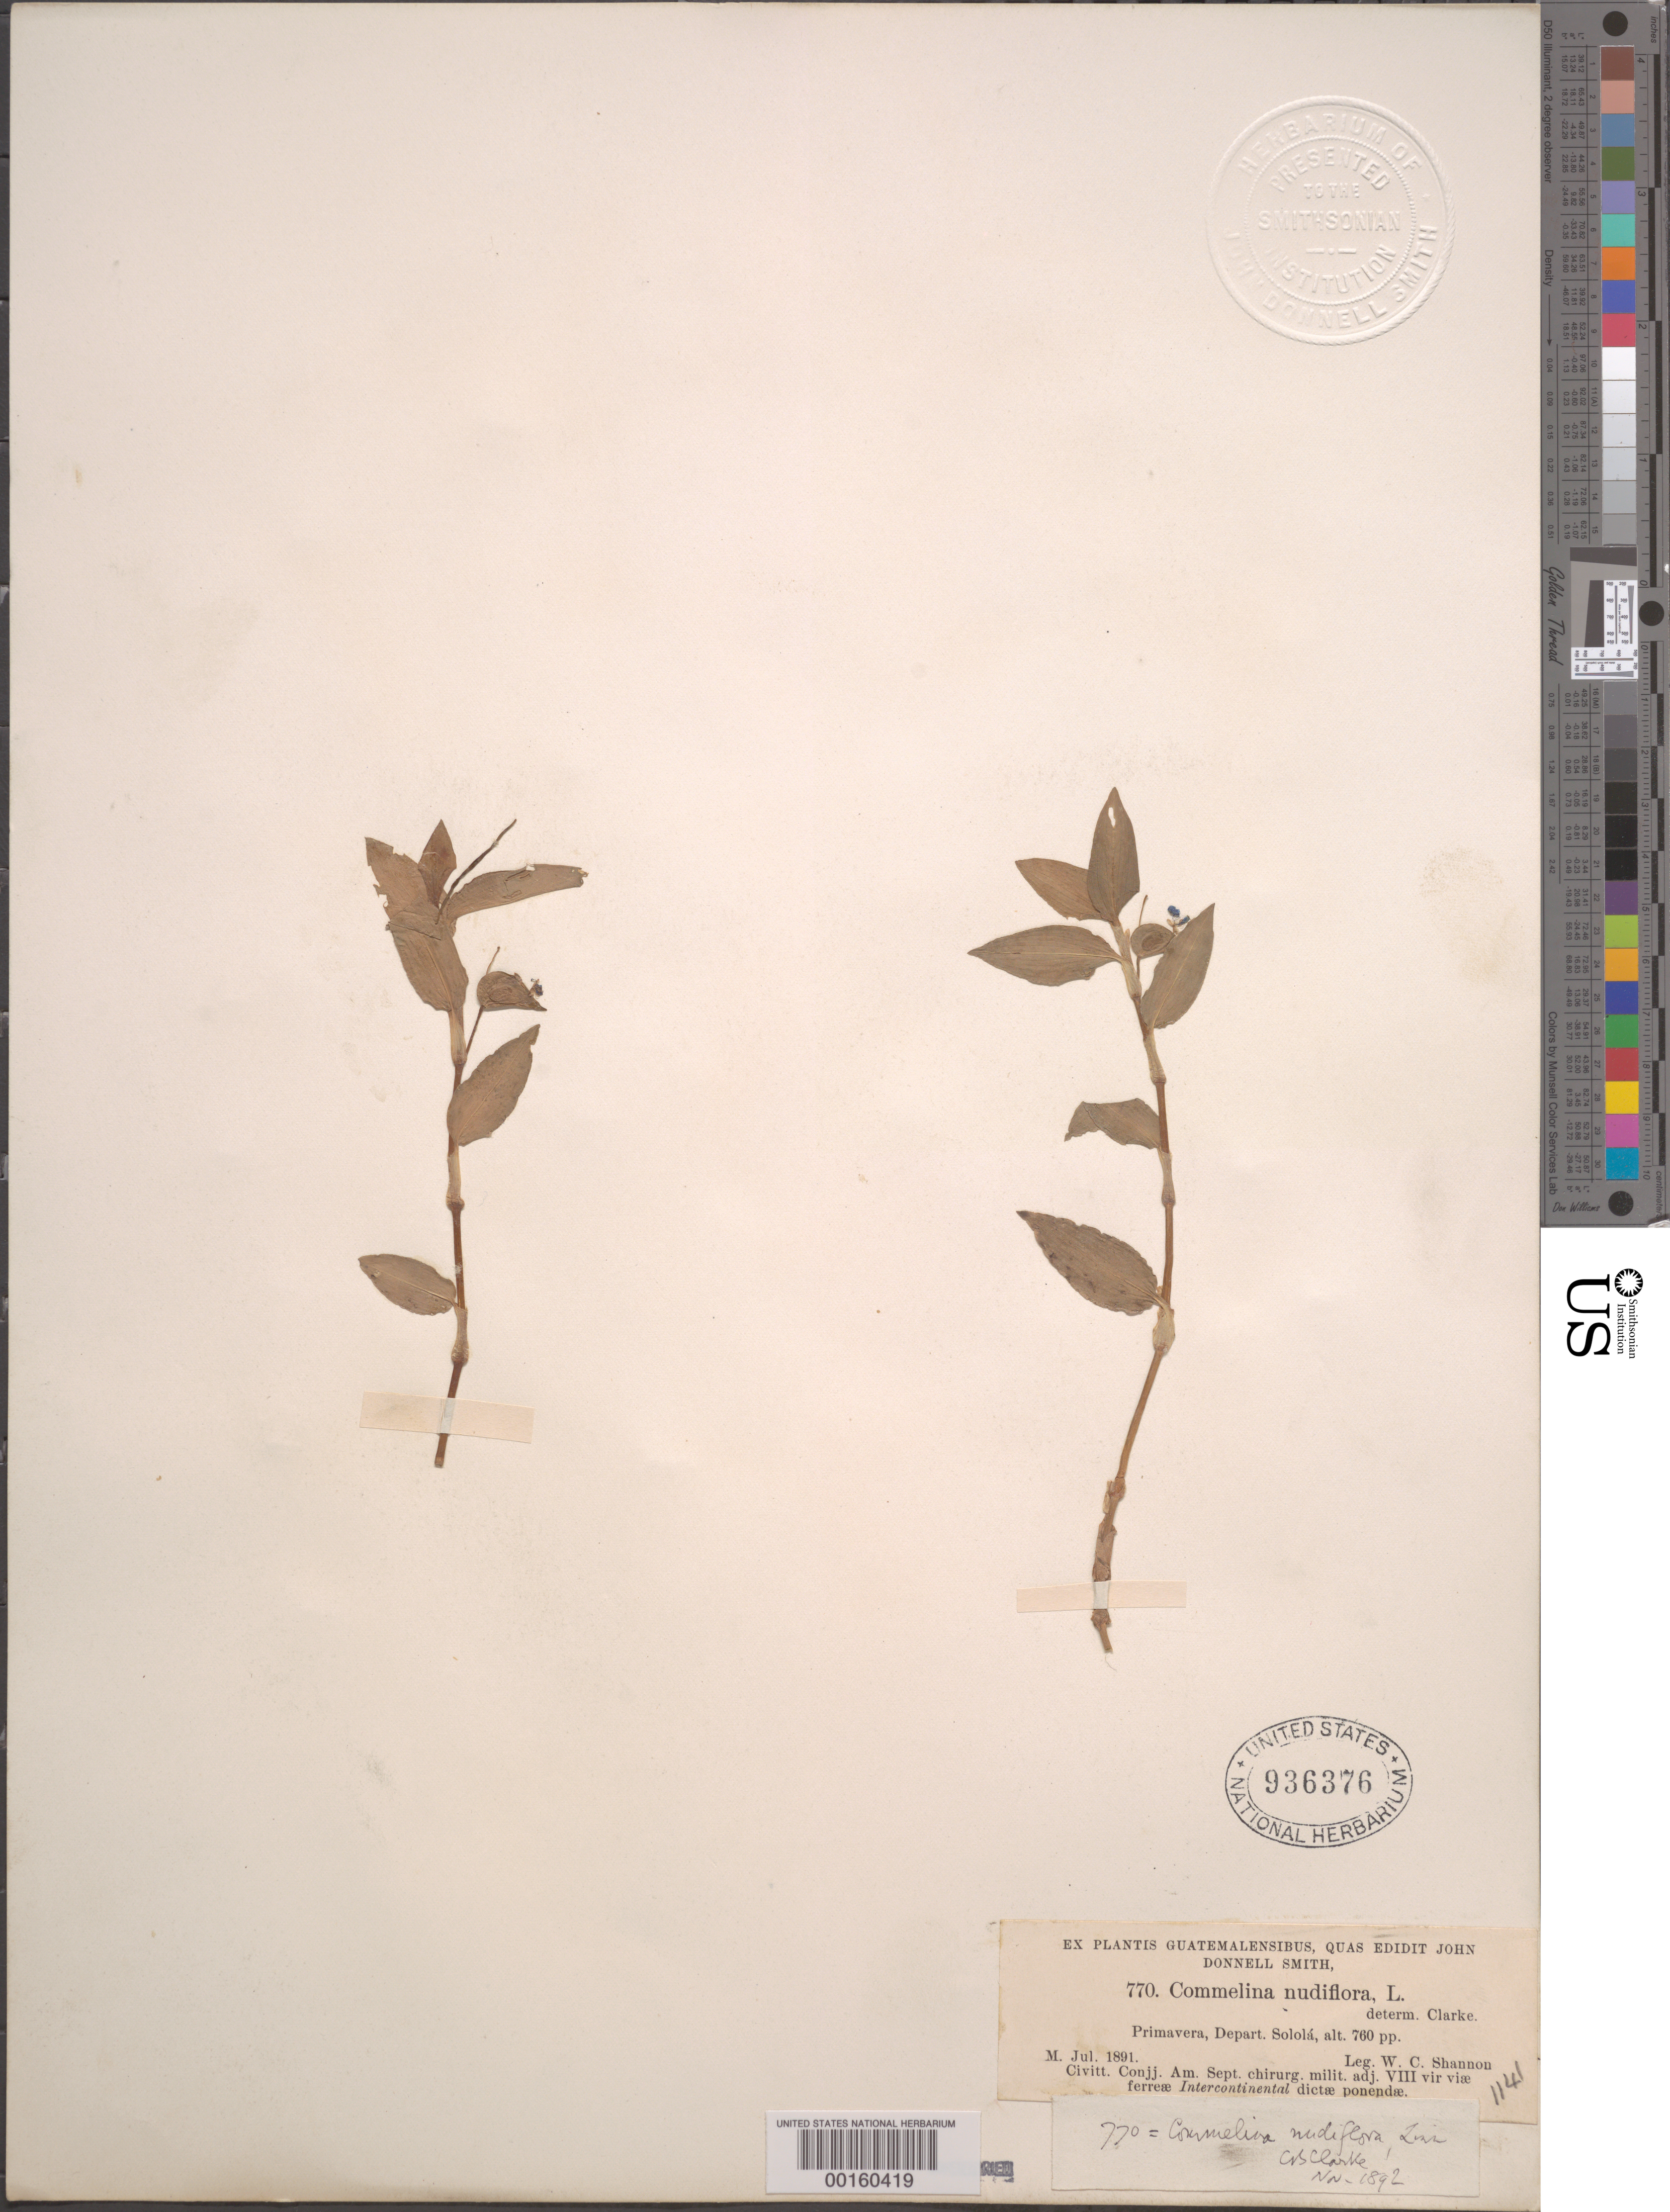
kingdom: Plantae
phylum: Tracheophyta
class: Liliopsida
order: Commelinales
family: Commelinaceae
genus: Commelina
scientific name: Commelina diffusa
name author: Burm. f.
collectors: W. C. Shannon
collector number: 770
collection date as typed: Jul 1891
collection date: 1891-07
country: Guatemala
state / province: Sololá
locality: Primavera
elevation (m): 232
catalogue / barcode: US 936376